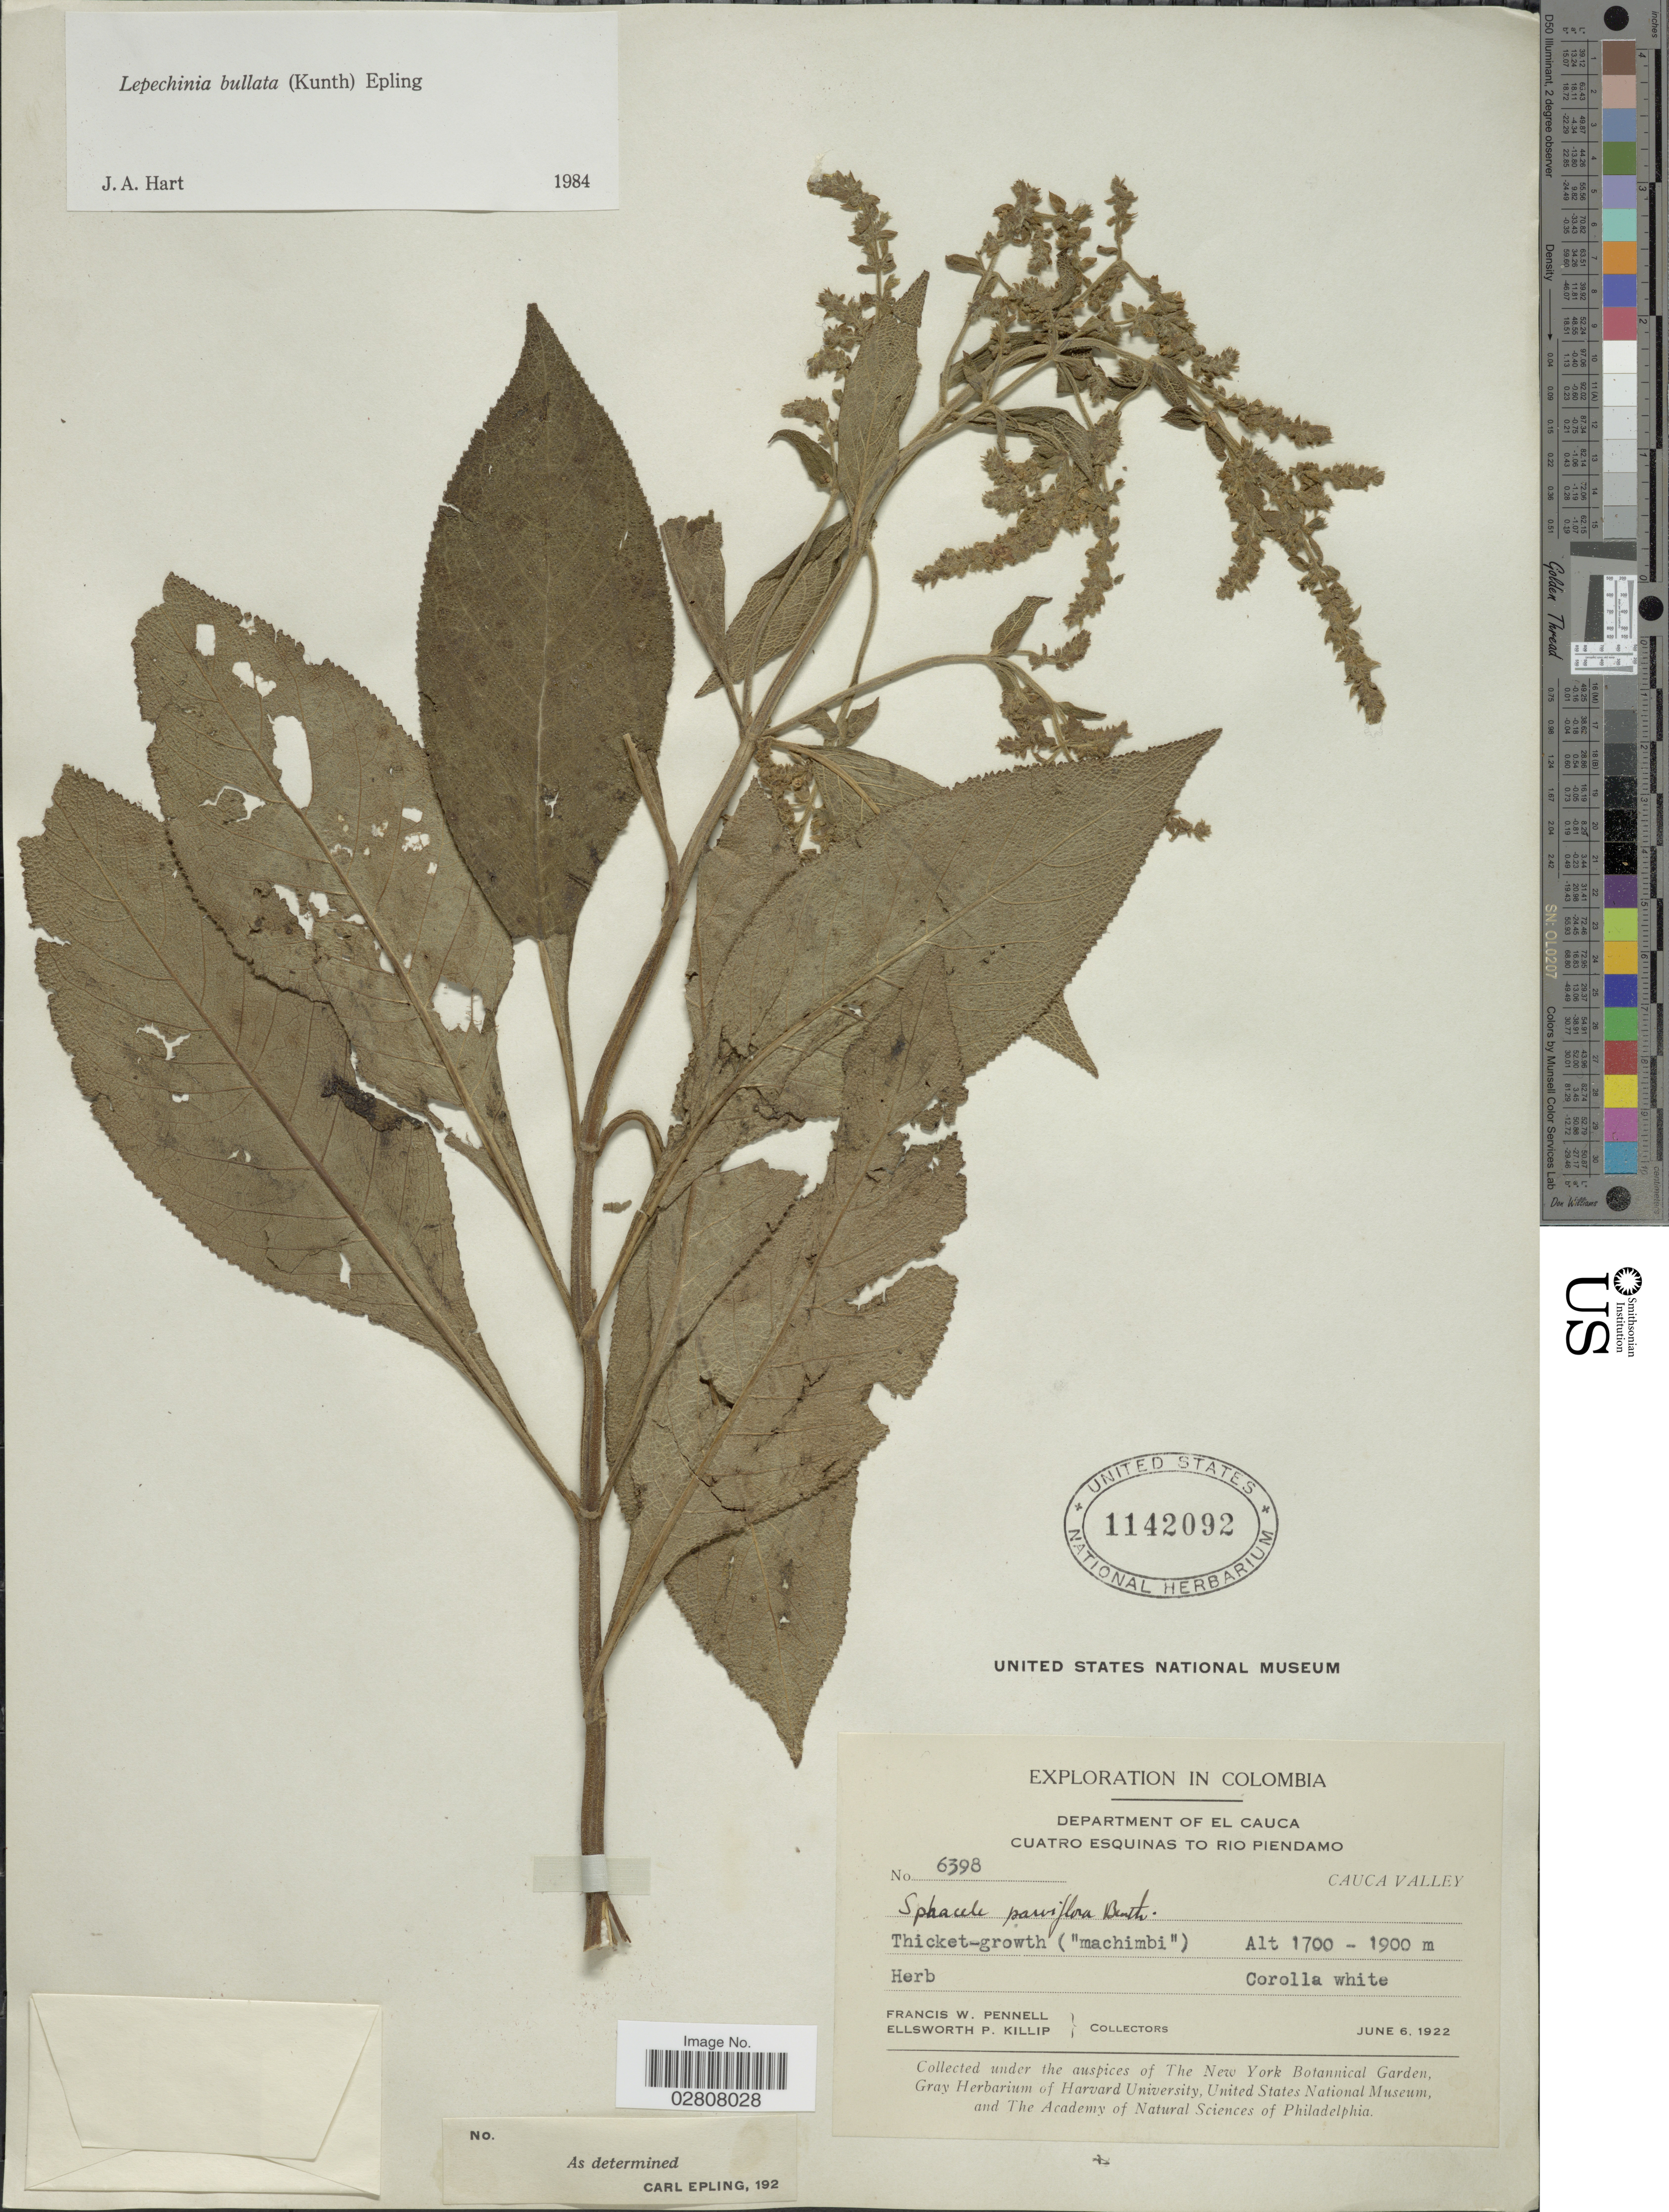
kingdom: Plantae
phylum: Tracheophyta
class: Magnoliopsida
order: Lamiales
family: Lamiaceae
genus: Lepechinia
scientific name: Lepechinia bullata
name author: (Kunth) Epling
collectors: F. W. Pennell & E. P. Killip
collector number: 6398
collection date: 1922-06-06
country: Colombia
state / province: Cauca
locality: Department of El Cauca. Cuatro Esquinas to Rio Piedamo. Cauca Valley.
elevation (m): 1700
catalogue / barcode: US 1142092